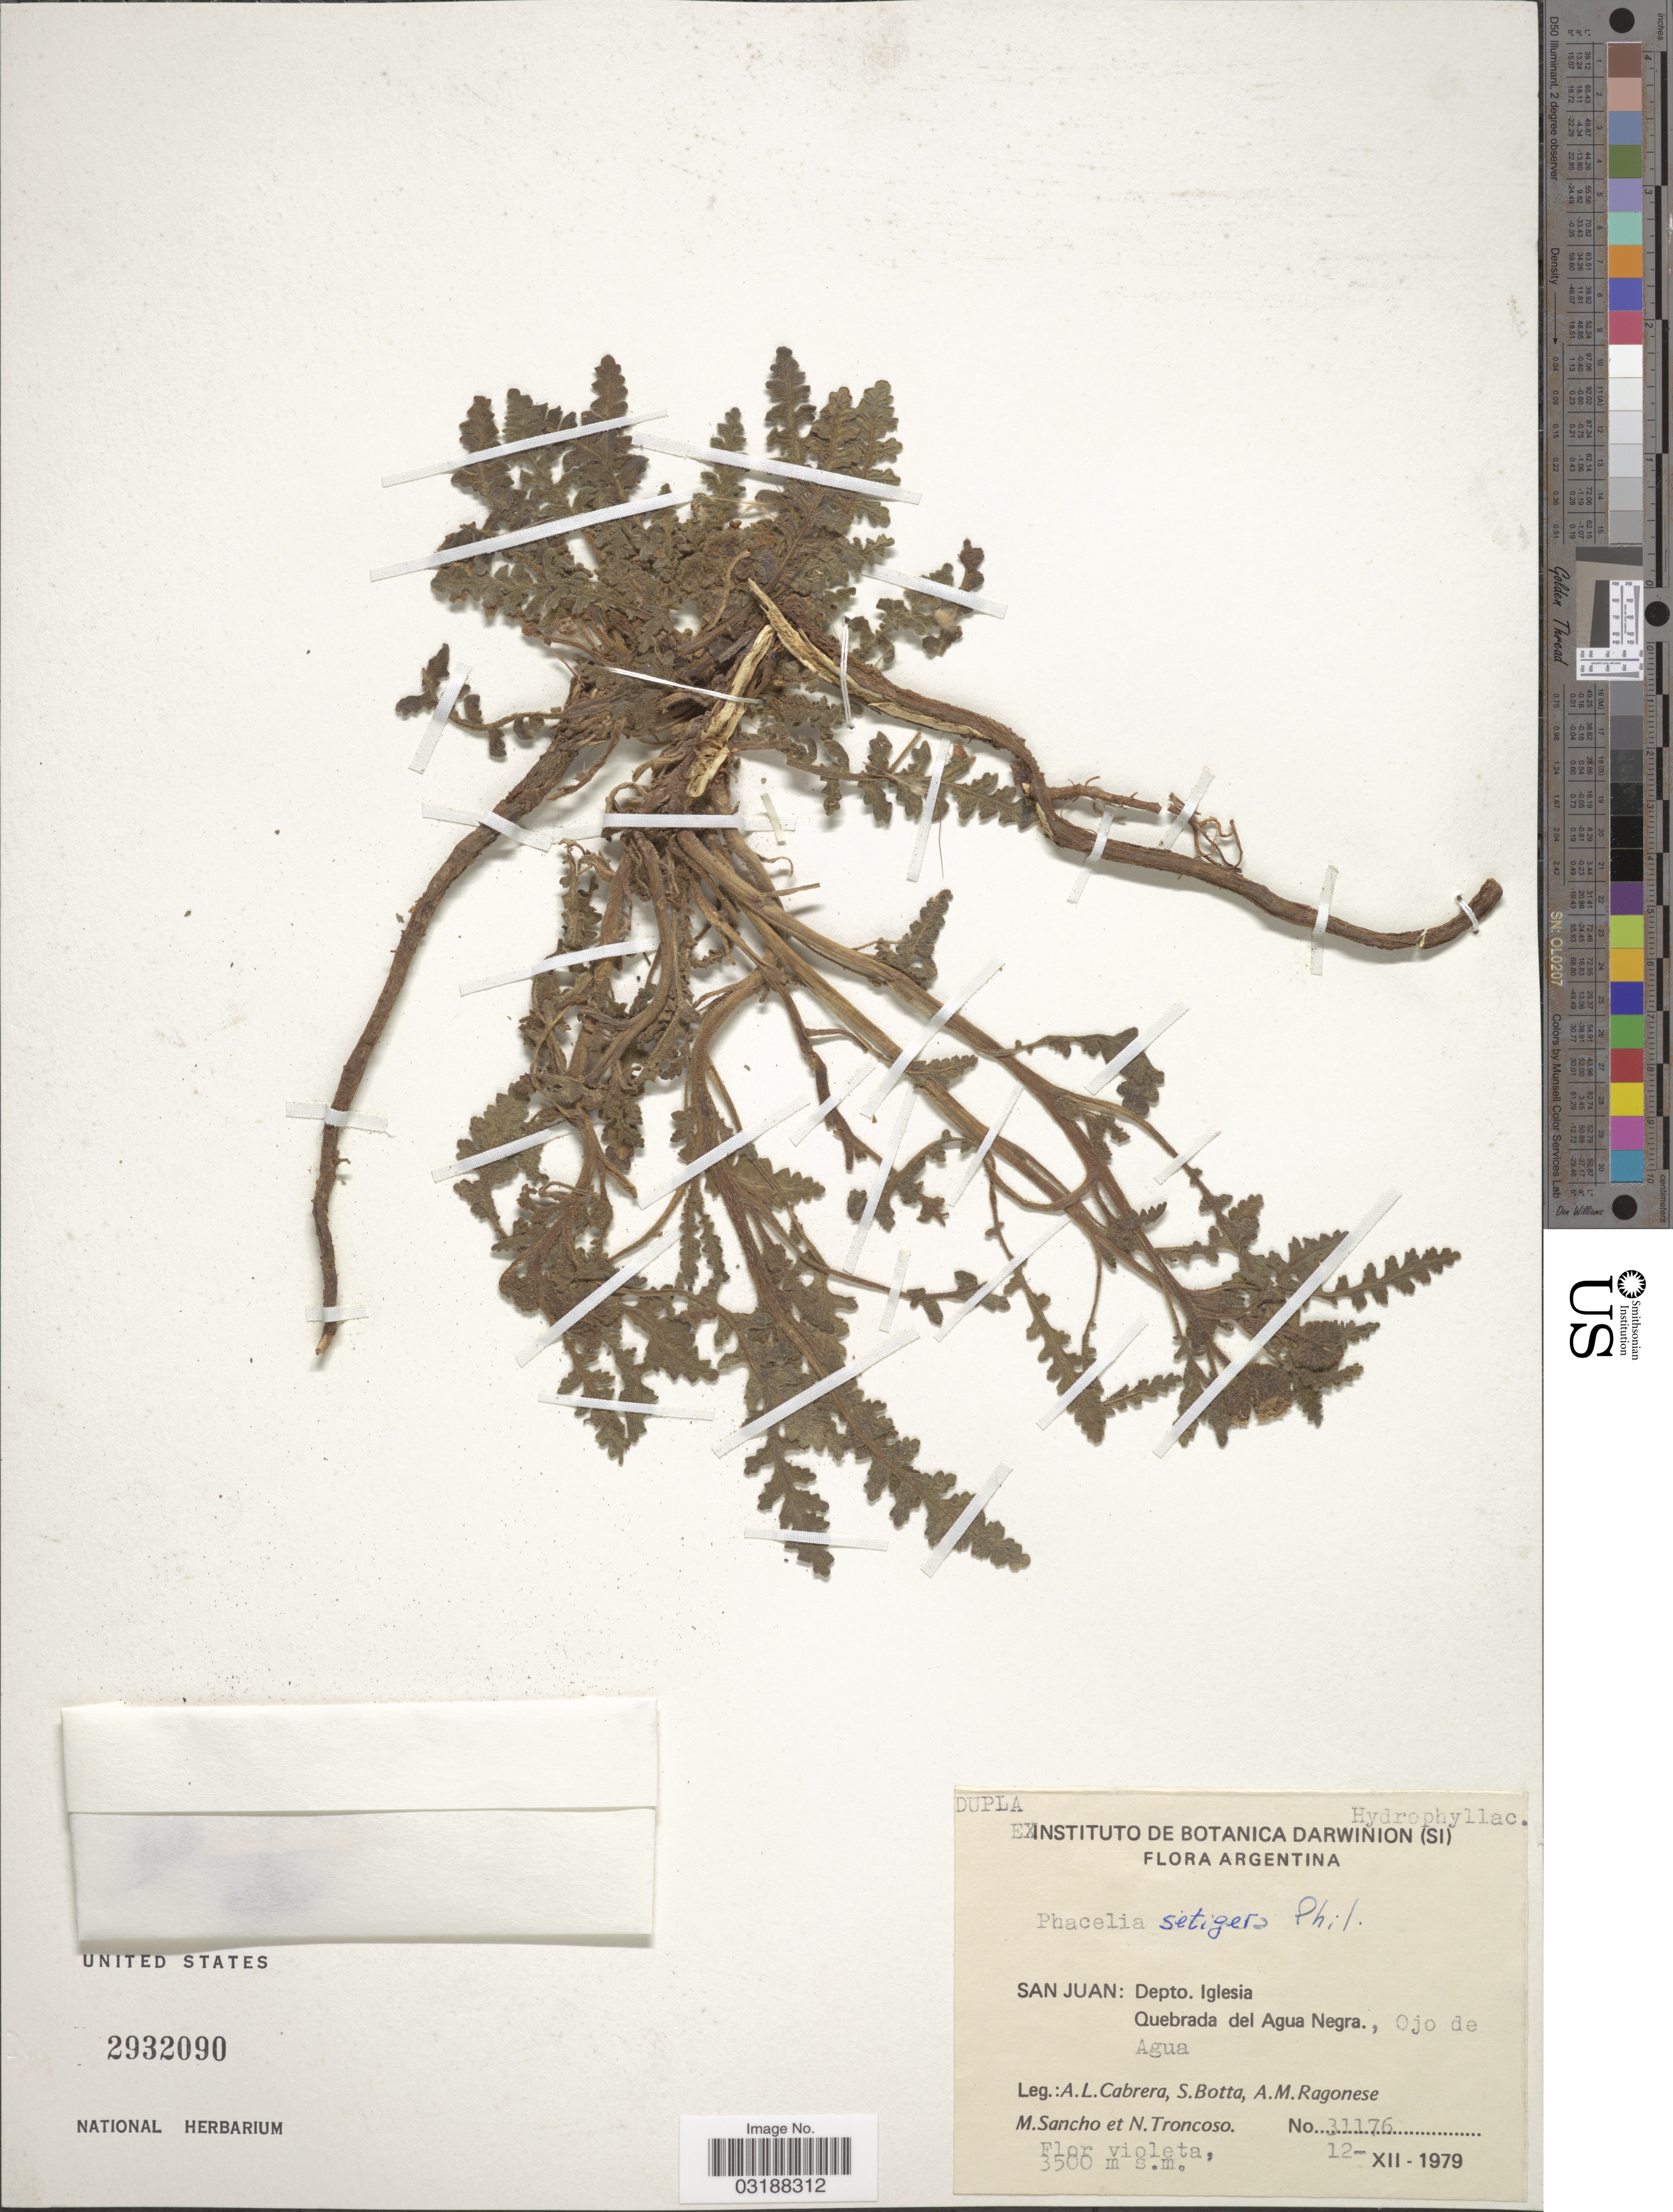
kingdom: Plantae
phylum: Tracheophyta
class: Magnoliopsida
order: Boraginales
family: Hydrophyllaceae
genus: Phacelia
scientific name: Phacelia setigera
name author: Phil.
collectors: A. L. Cabrera, S. Botta, A. Ragonese, M. L. Sancho & N. Troncoso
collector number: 31176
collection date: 1979-12-12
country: Argentina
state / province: San Juan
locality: San Juan: Depto. Iglesia. Quebrada del Agua Negra, Ojo de Agua.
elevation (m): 3500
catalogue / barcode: US 2932090